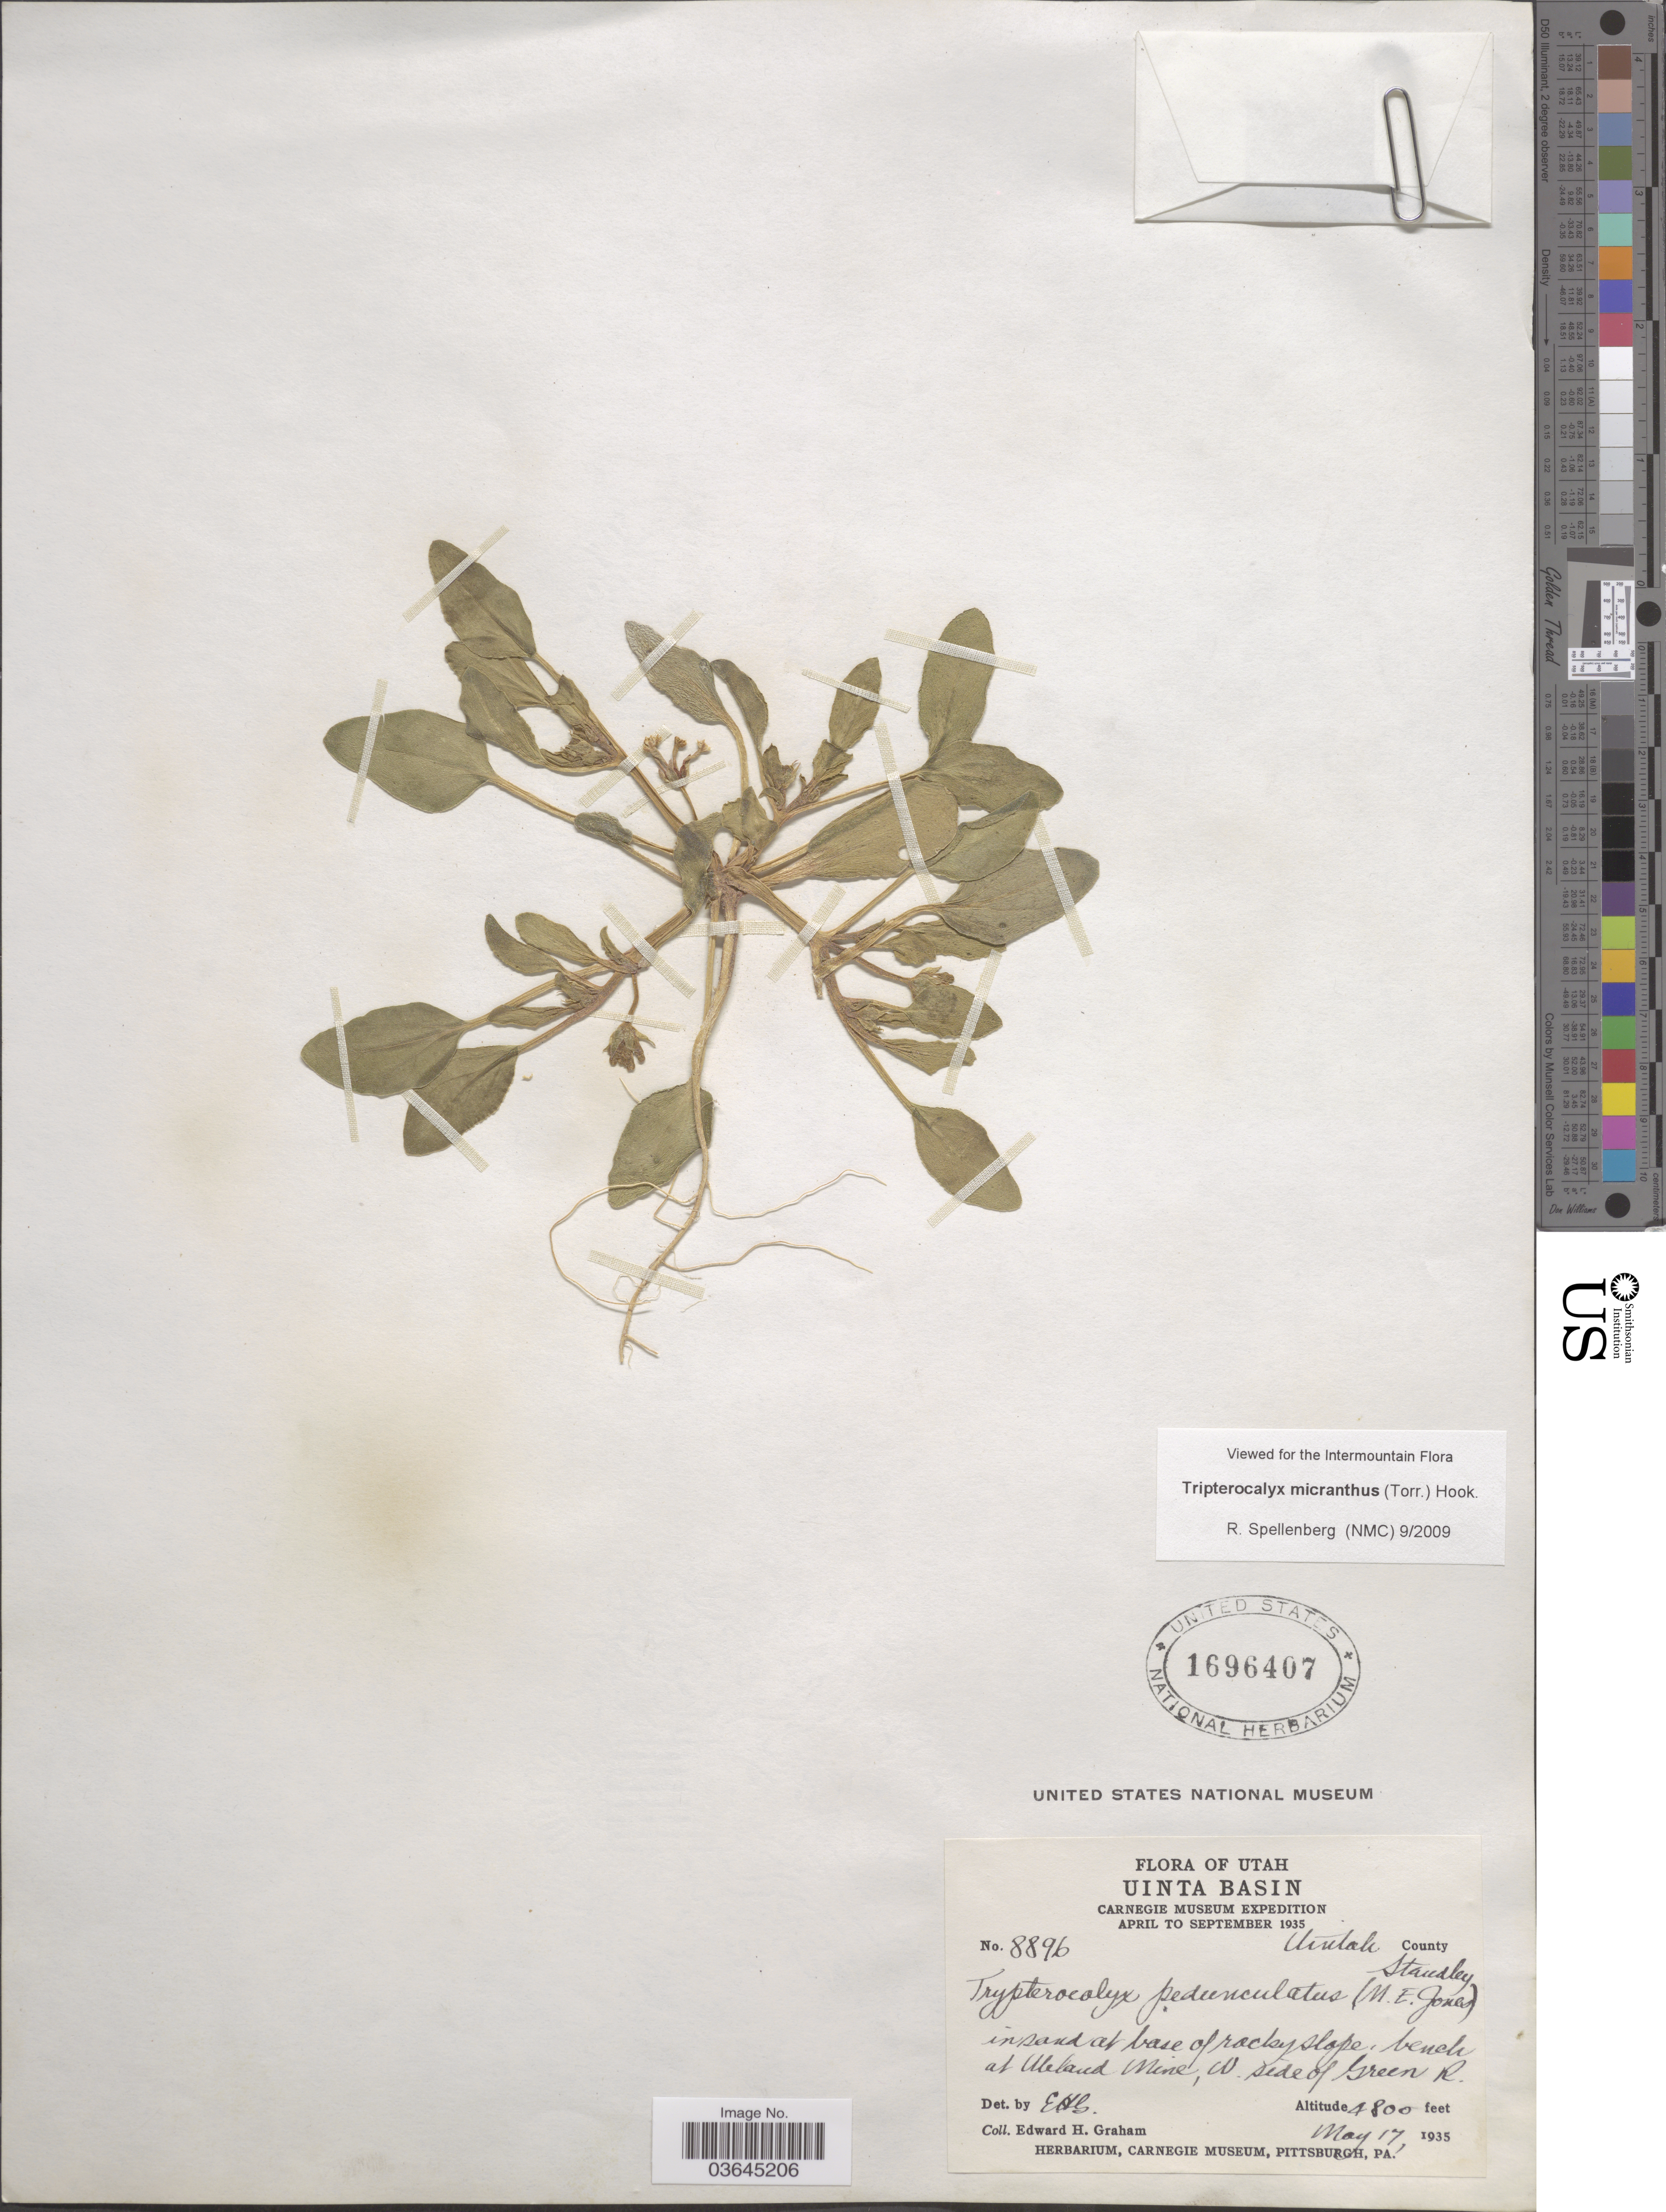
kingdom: Plantae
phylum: Tracheophyta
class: Magnoliopsida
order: Caryophyllales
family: Nyctaginaceae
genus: Tripterocalyx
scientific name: Tripterocalyx micranthus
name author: (Torr.) Hook.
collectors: E. H. Graham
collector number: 8896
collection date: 1935-05-17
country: United States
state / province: Utah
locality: Uinta Basin. Uintah County. Bench at Meland Mine, W. side of Green R.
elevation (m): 1463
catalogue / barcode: US 1696407